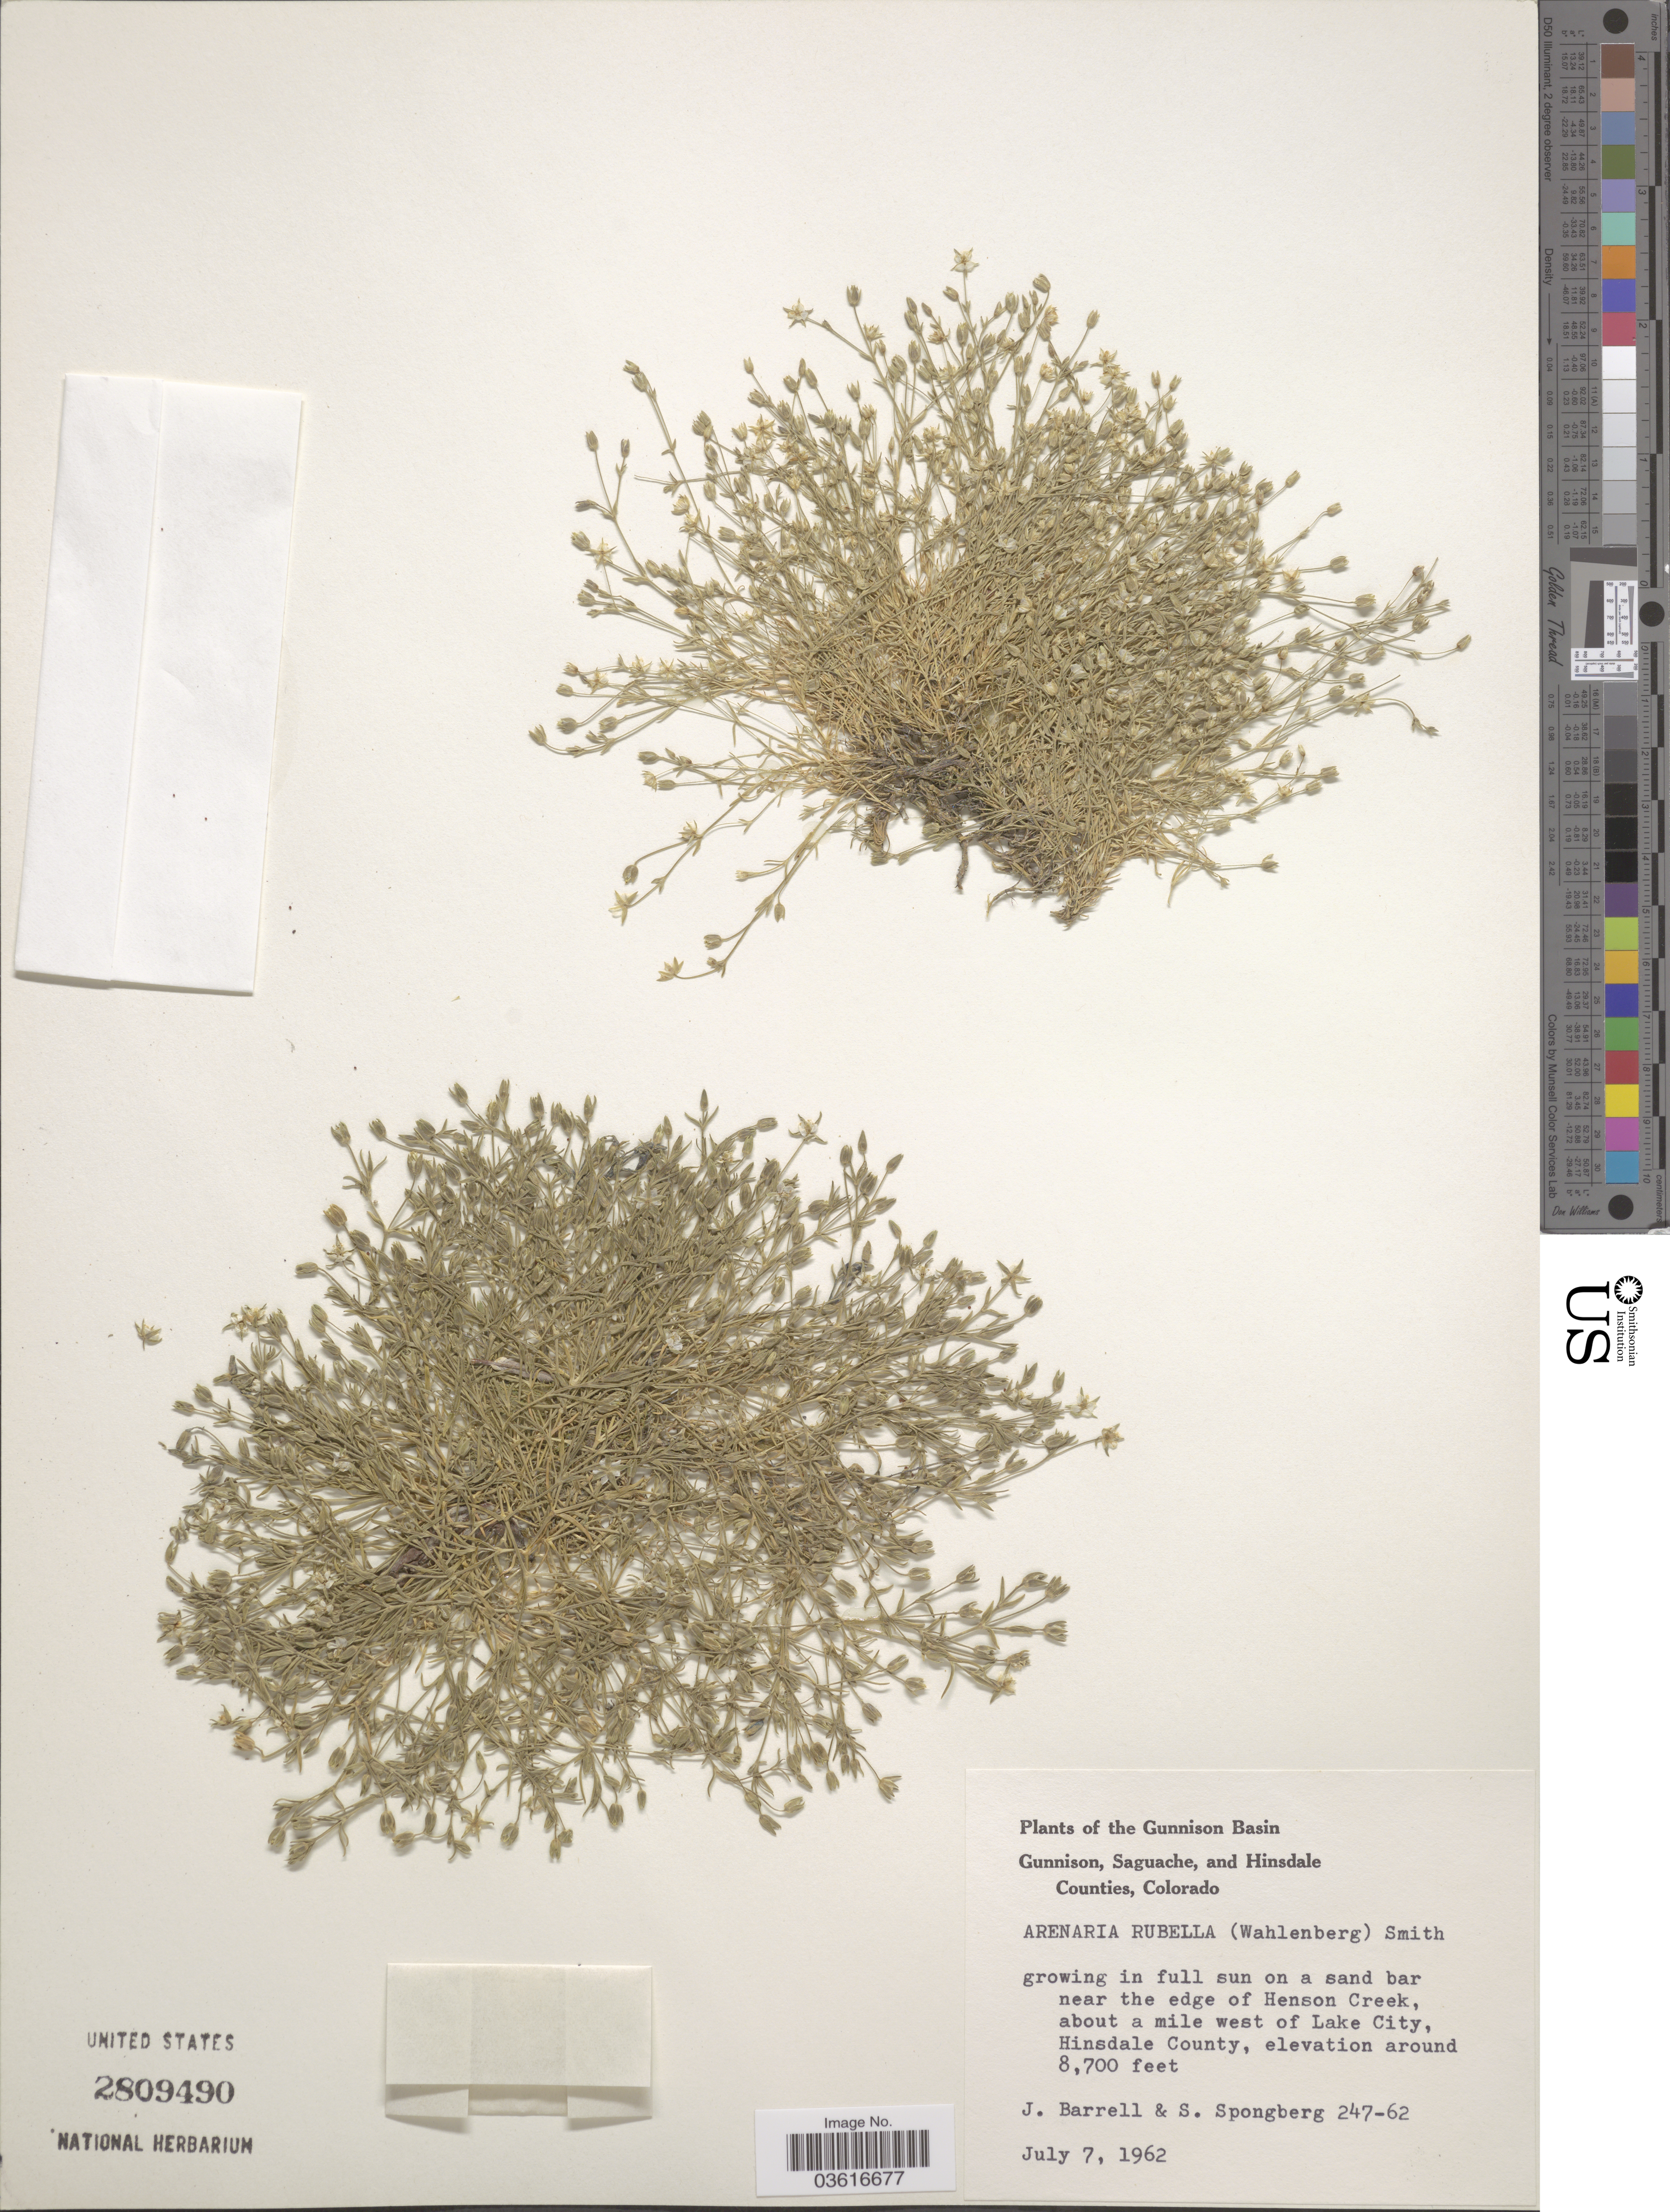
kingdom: Plantae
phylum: Tracheophyta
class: Magnoliopsida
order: Caryophyllales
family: Caryophyllaceae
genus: Minuartia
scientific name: Minuartia rubella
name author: (Wahlenb.) Hiern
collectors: J. Barrell & S. A.Spongberg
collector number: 247-62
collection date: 1962-07-07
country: United States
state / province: Colorado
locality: Gunnison Basin. Near the edge of Henson Creek, about a mile west of Lake City, Hinsdale County.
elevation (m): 2652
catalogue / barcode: US 2809490